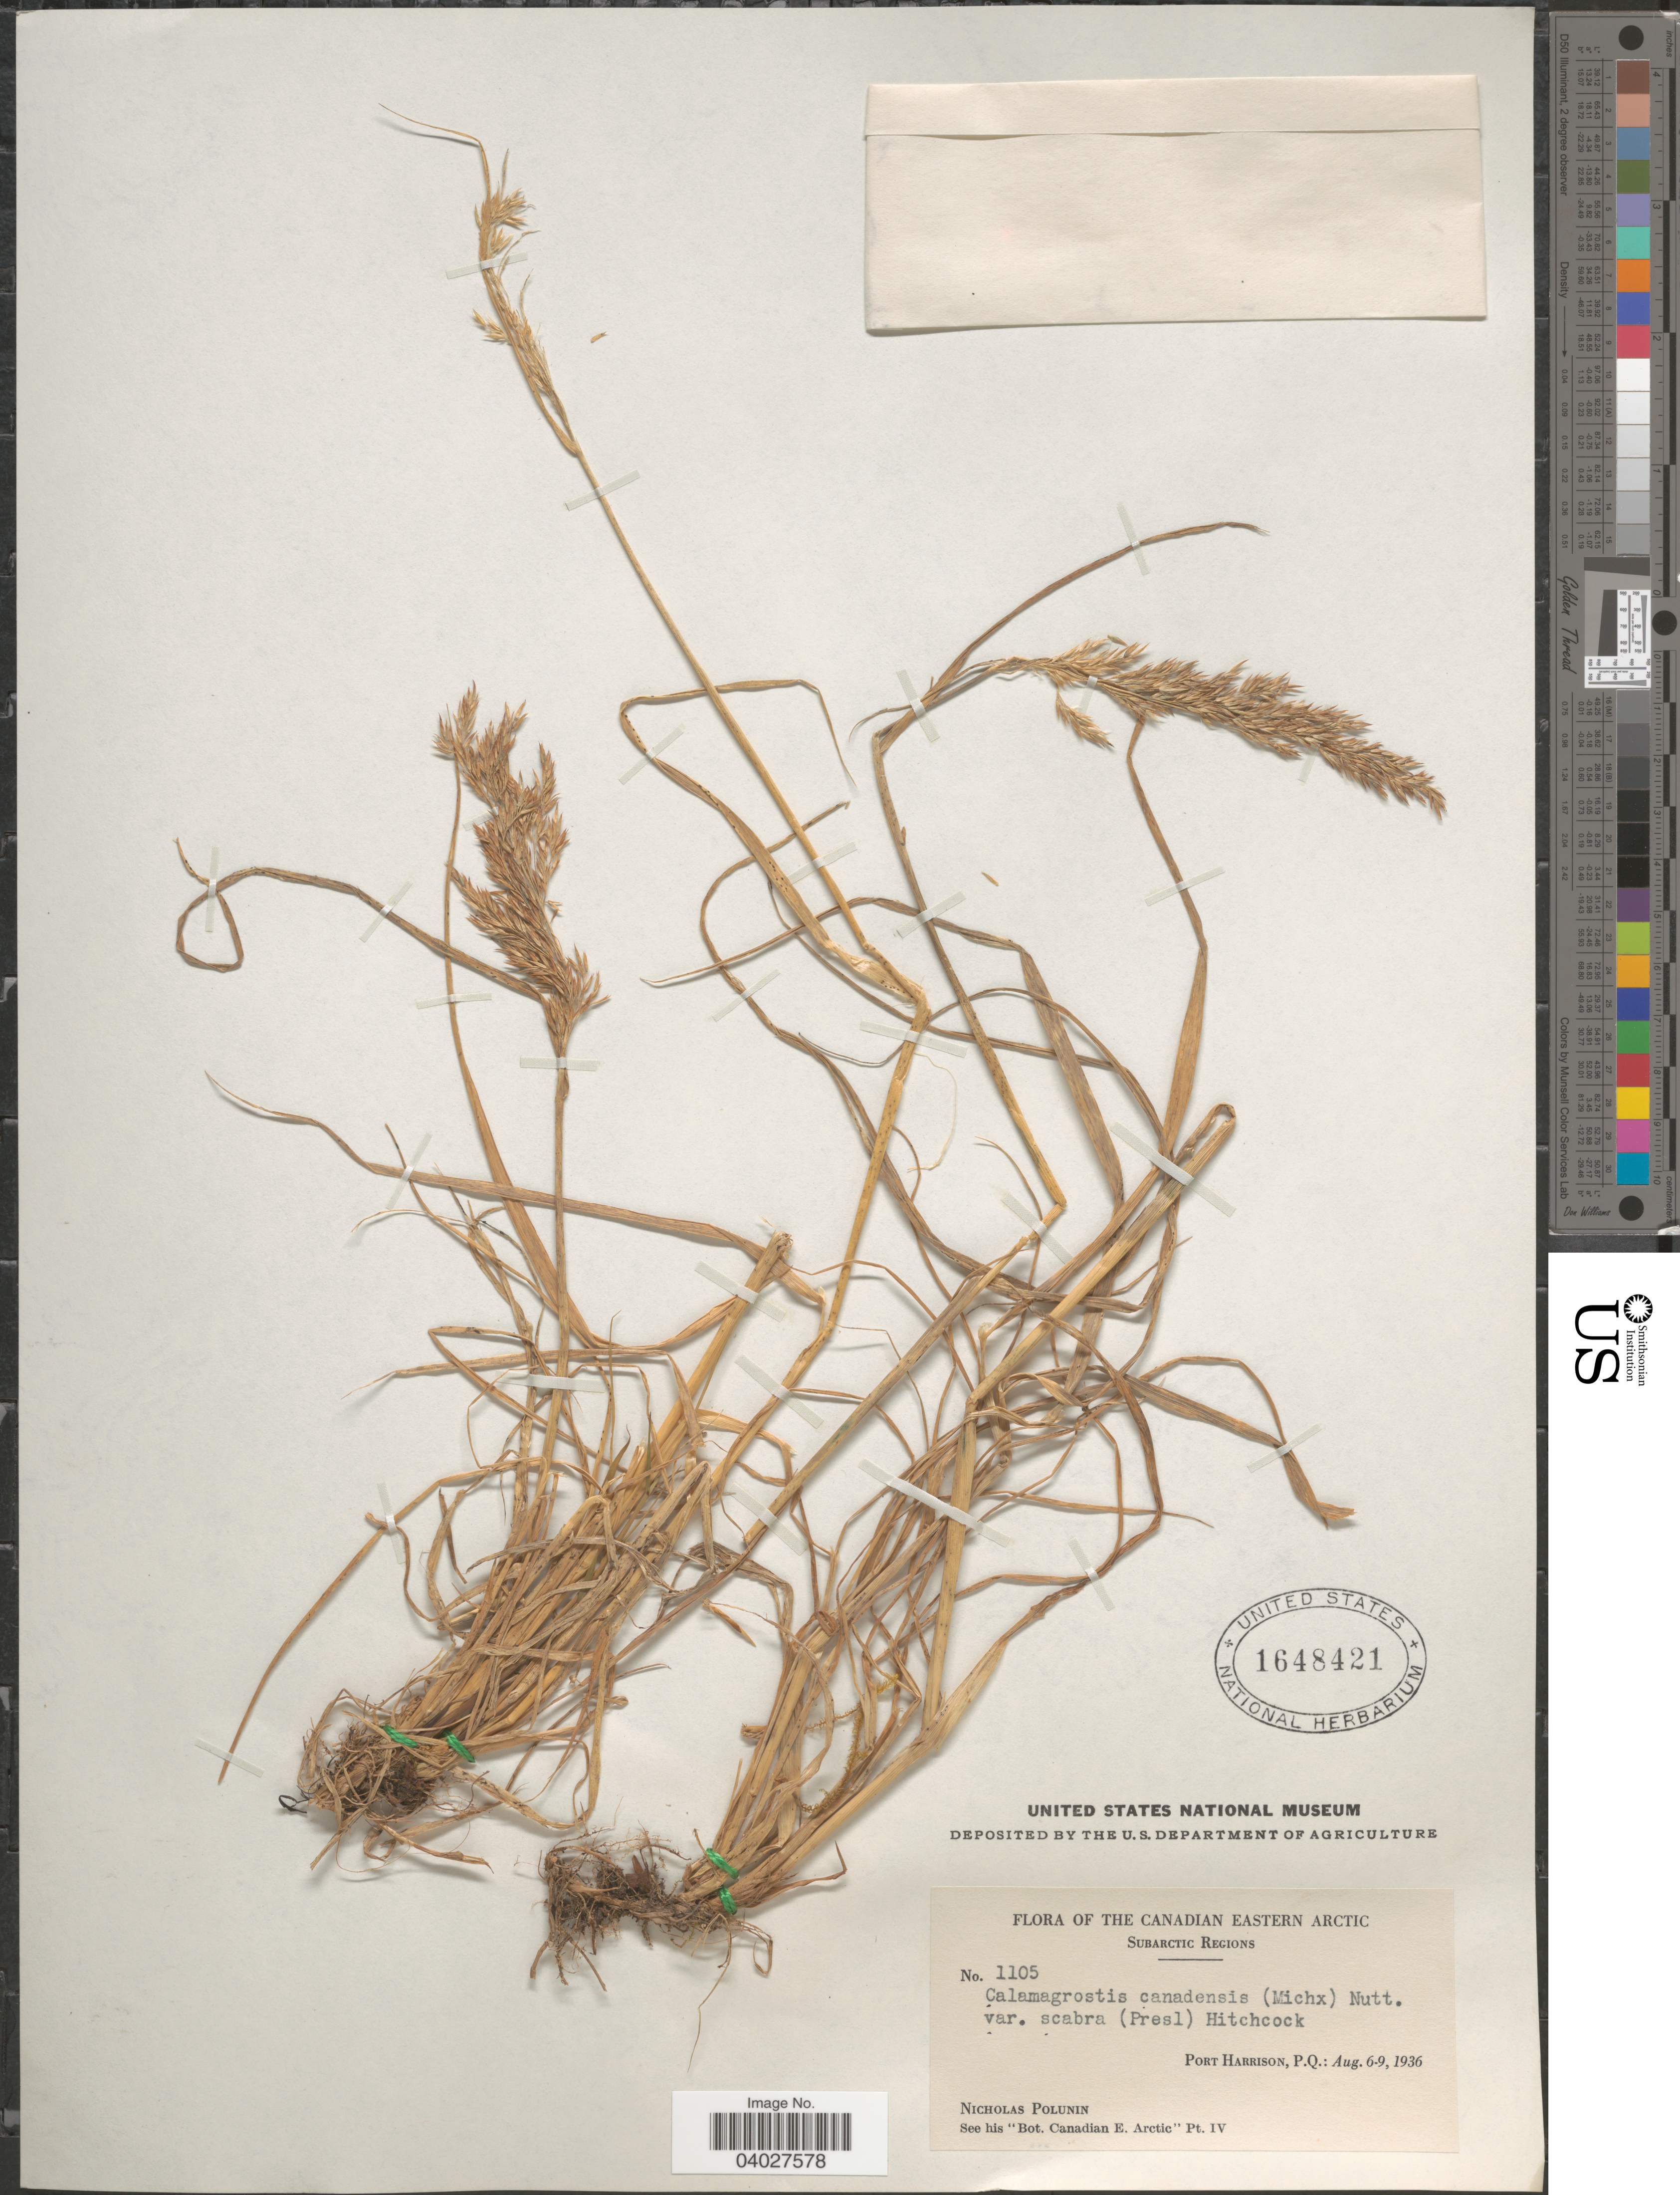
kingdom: Plantae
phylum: Tracheophyta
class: Liliopsida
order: Poales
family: Poaceae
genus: Calamagrostis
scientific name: Calamagrostis canadensis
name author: (Michx.) P. Beauv.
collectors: N. V. Polunin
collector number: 1105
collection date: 1936-08-06/1936-08-09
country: Canada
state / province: Quebec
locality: Canadian Eastern Arctic. Subarctic Regions. Port Harrison, P. Q.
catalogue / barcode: US 1648421